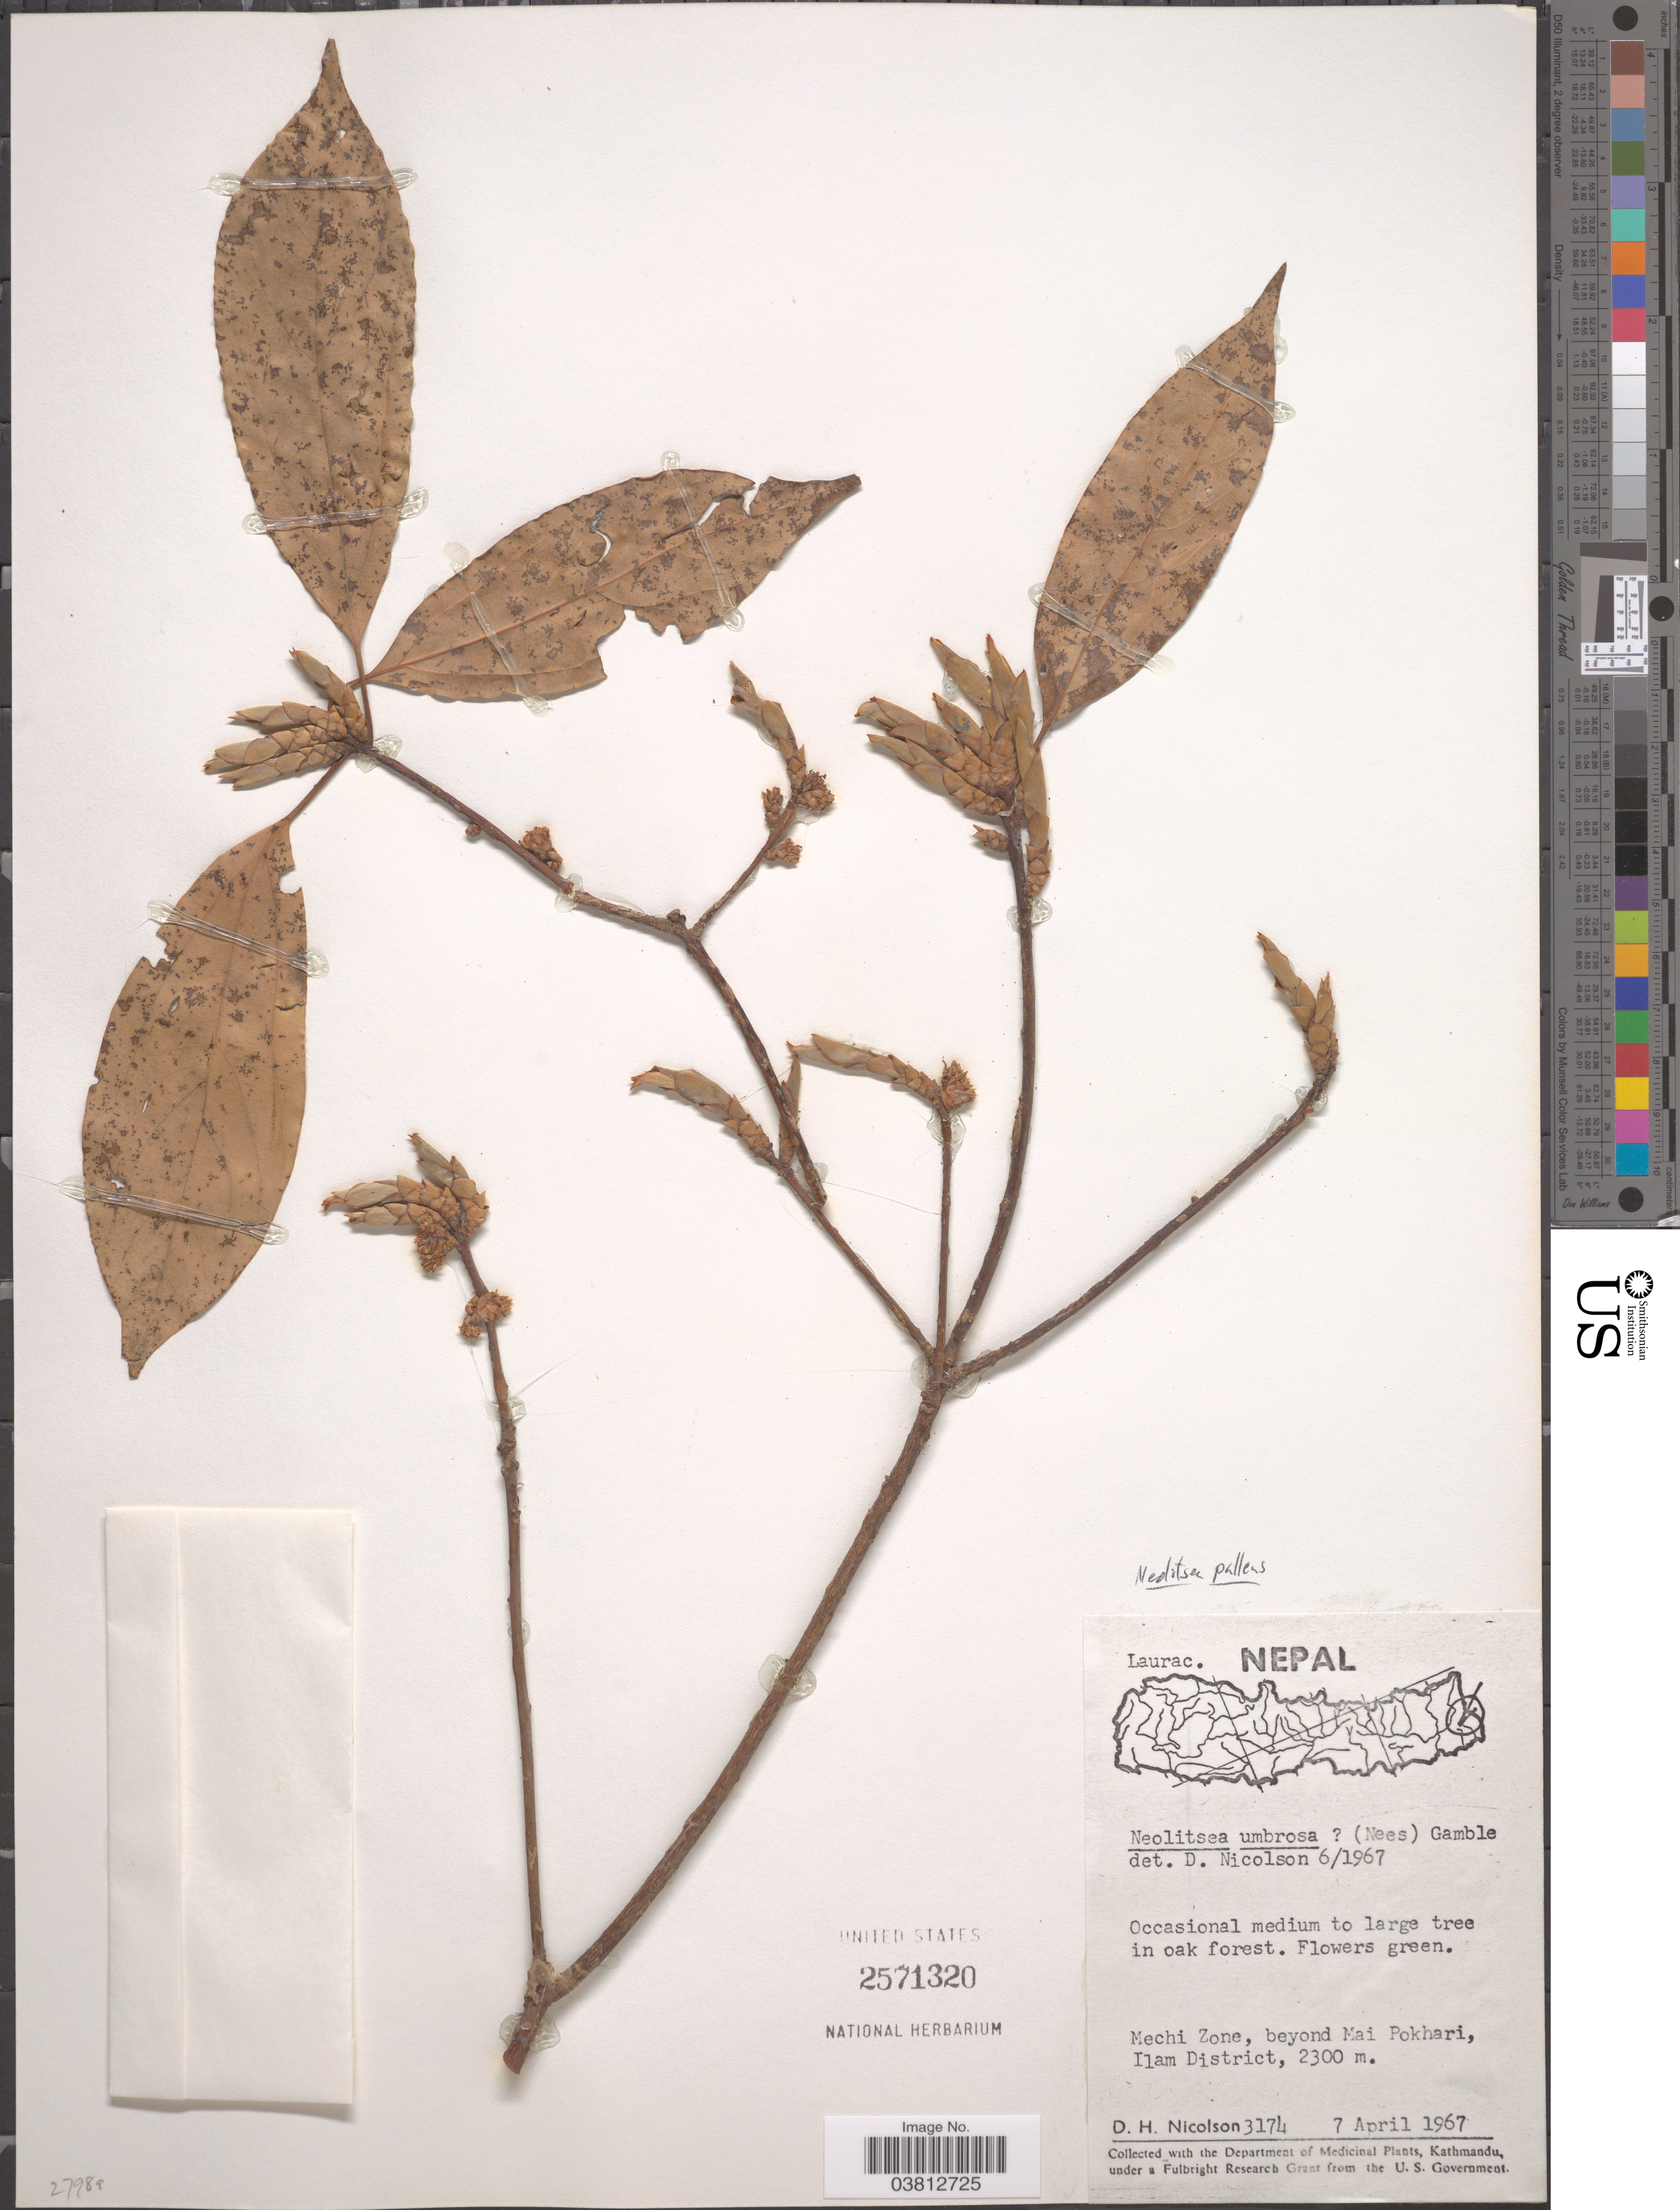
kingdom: Plantae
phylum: Tracheophyta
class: Magnoliopsida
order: Laurales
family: Lauraceae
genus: Neolitsea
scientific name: Neolitsea pallens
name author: (D. Don) Momiy. & H. Hara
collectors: D. H. Nicolson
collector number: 3174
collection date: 1967-04-07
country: Nepal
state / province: Mechi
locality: Mechi Zone, beyond Mai Pokhari, Ilam District.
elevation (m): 2300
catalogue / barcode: US 2571320